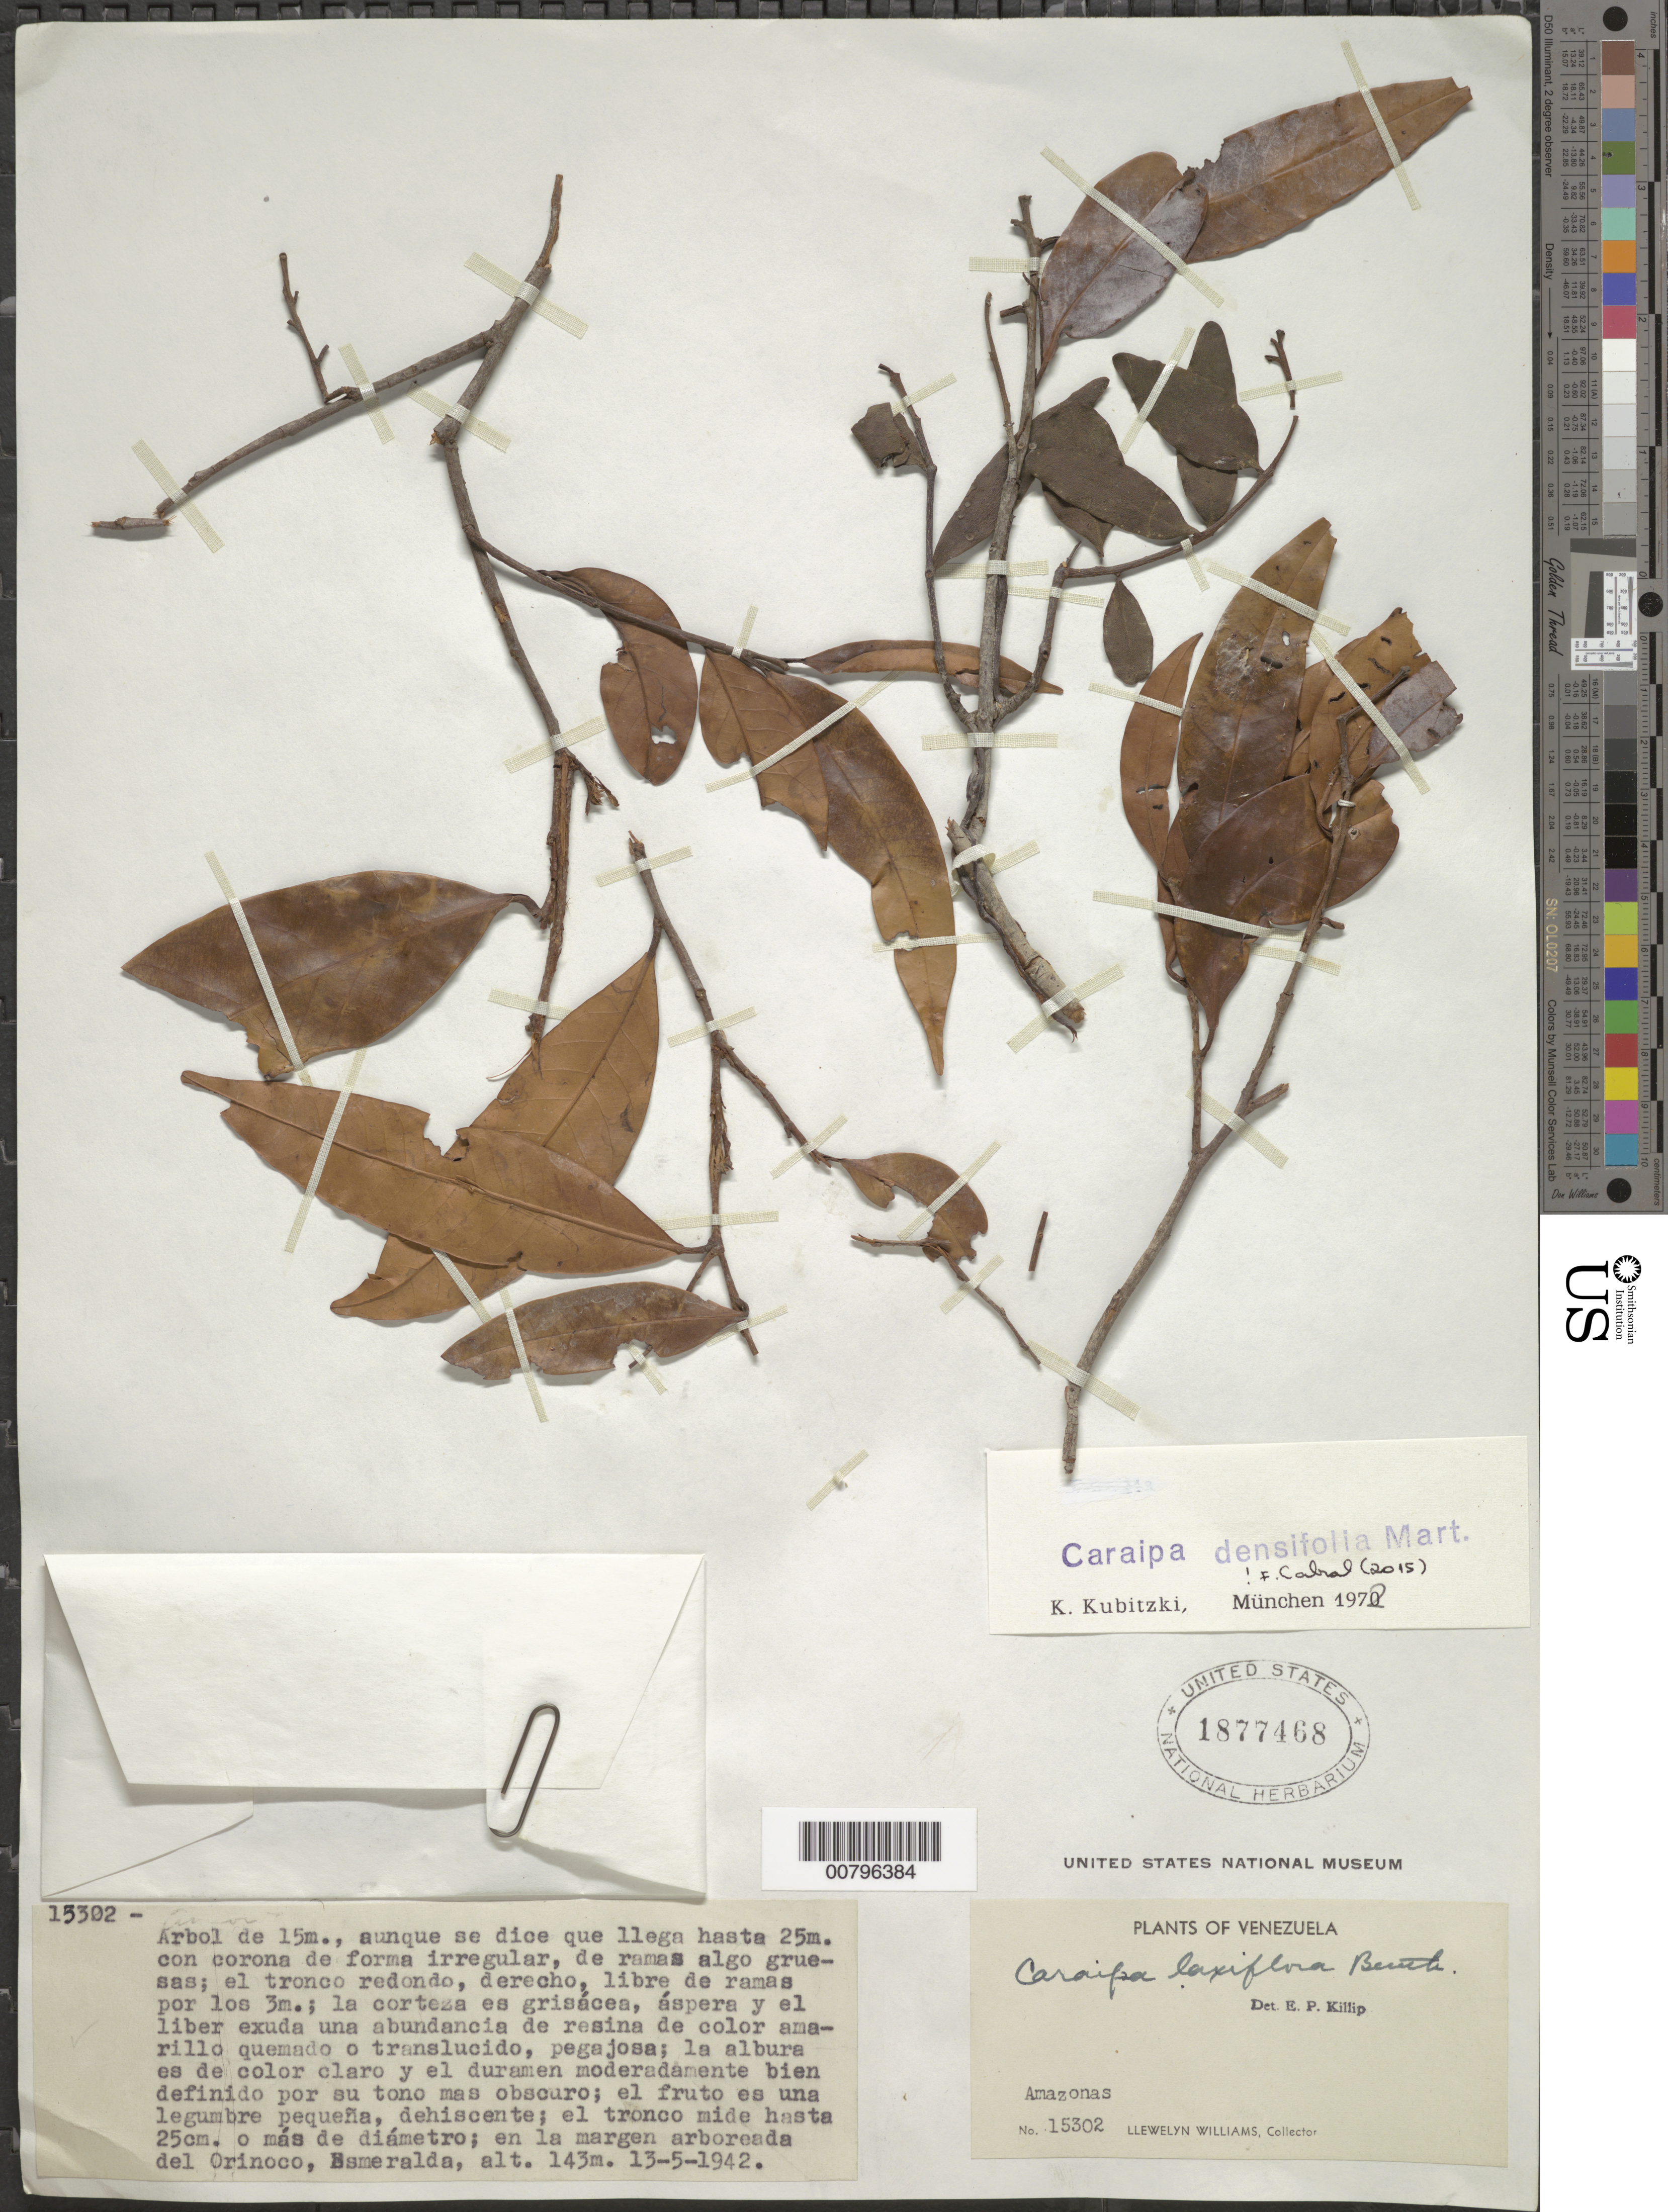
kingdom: Plantae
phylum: Tracheophyta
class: Magnoliopsida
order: Malpighiales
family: Calophyllaceae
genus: Caraipa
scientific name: Caraipa densifolia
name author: Mart.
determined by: (M) Universitat Munchen, Institut fur Systematische Botanik (GERMANY)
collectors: Ll. Williams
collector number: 15302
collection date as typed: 13-May-42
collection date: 1942-05-13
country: Venezuela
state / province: Amazonas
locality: Esmeralda, Alto Orinoco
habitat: Margen arboreada del rio, donde se aniega periodicamente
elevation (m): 143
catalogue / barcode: US 1877468